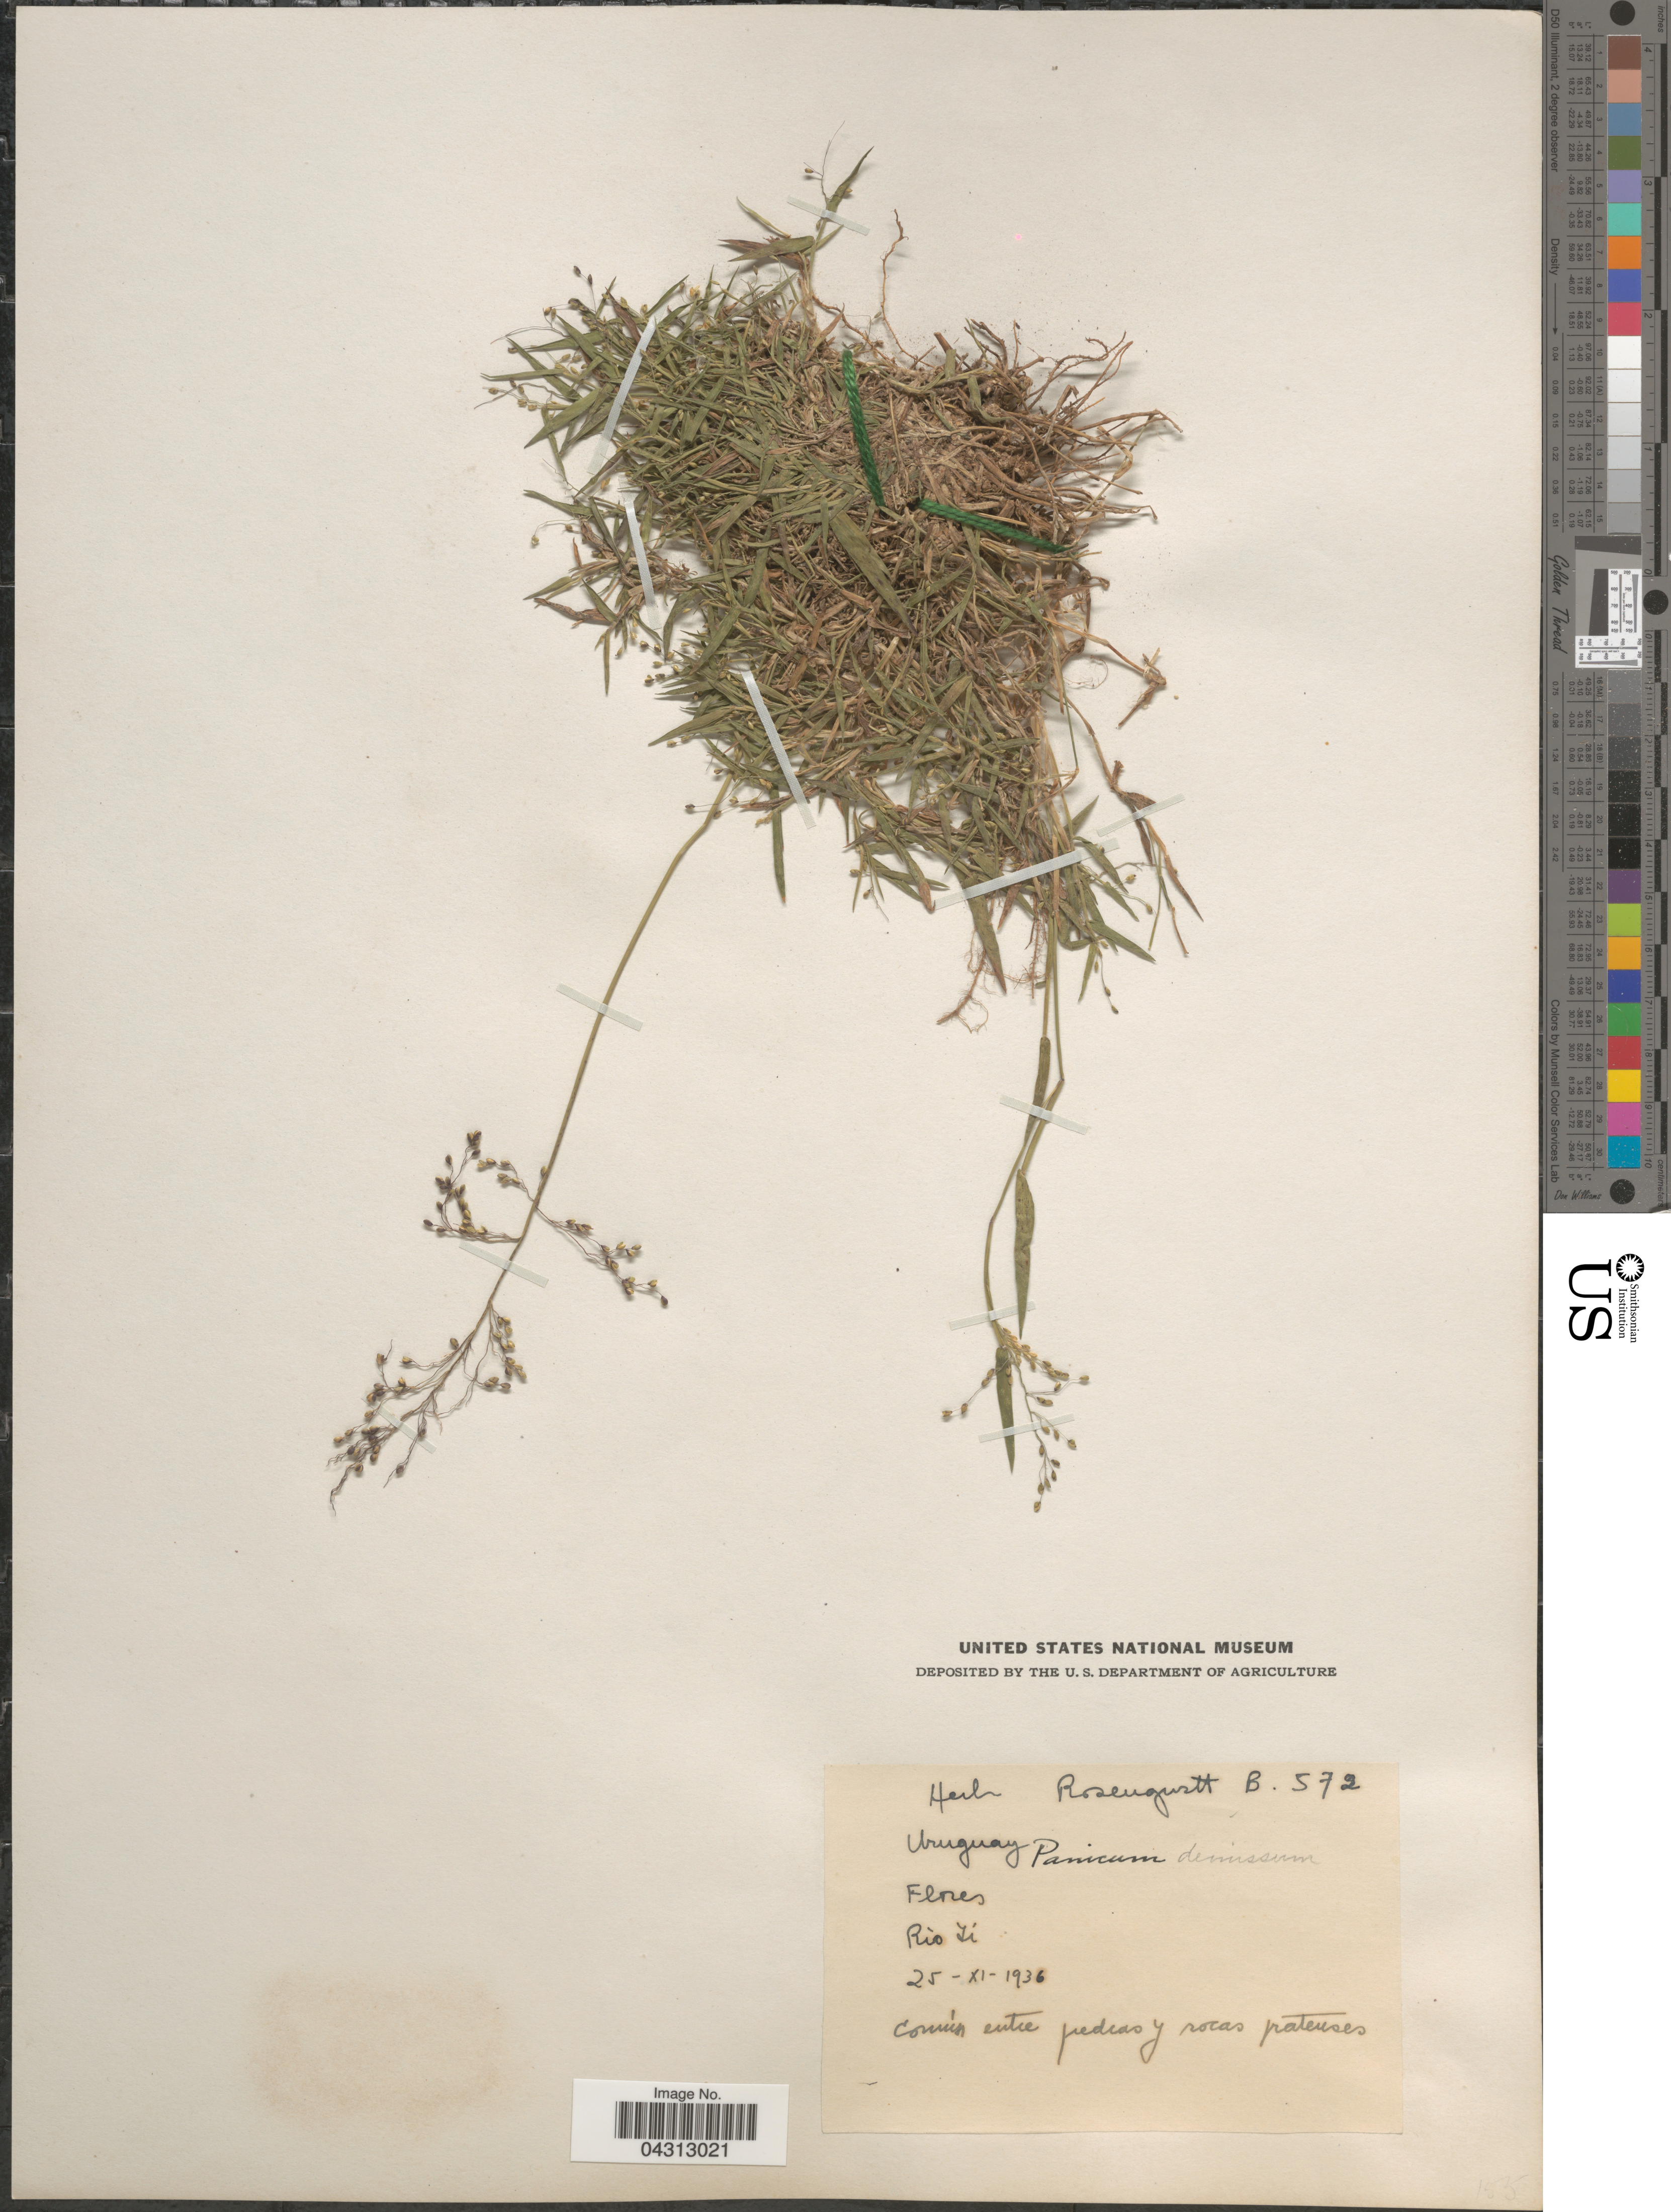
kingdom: Plantae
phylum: Tracheophyta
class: Liliopsida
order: Poales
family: Poaceae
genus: Dichanthelium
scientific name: Dichanthelium sabulorum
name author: (Lam.) Gould & C.A. Clark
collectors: ex herb. Rosengurtt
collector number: B572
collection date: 1936-11-25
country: Uruguay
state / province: Flores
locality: Río Yi.